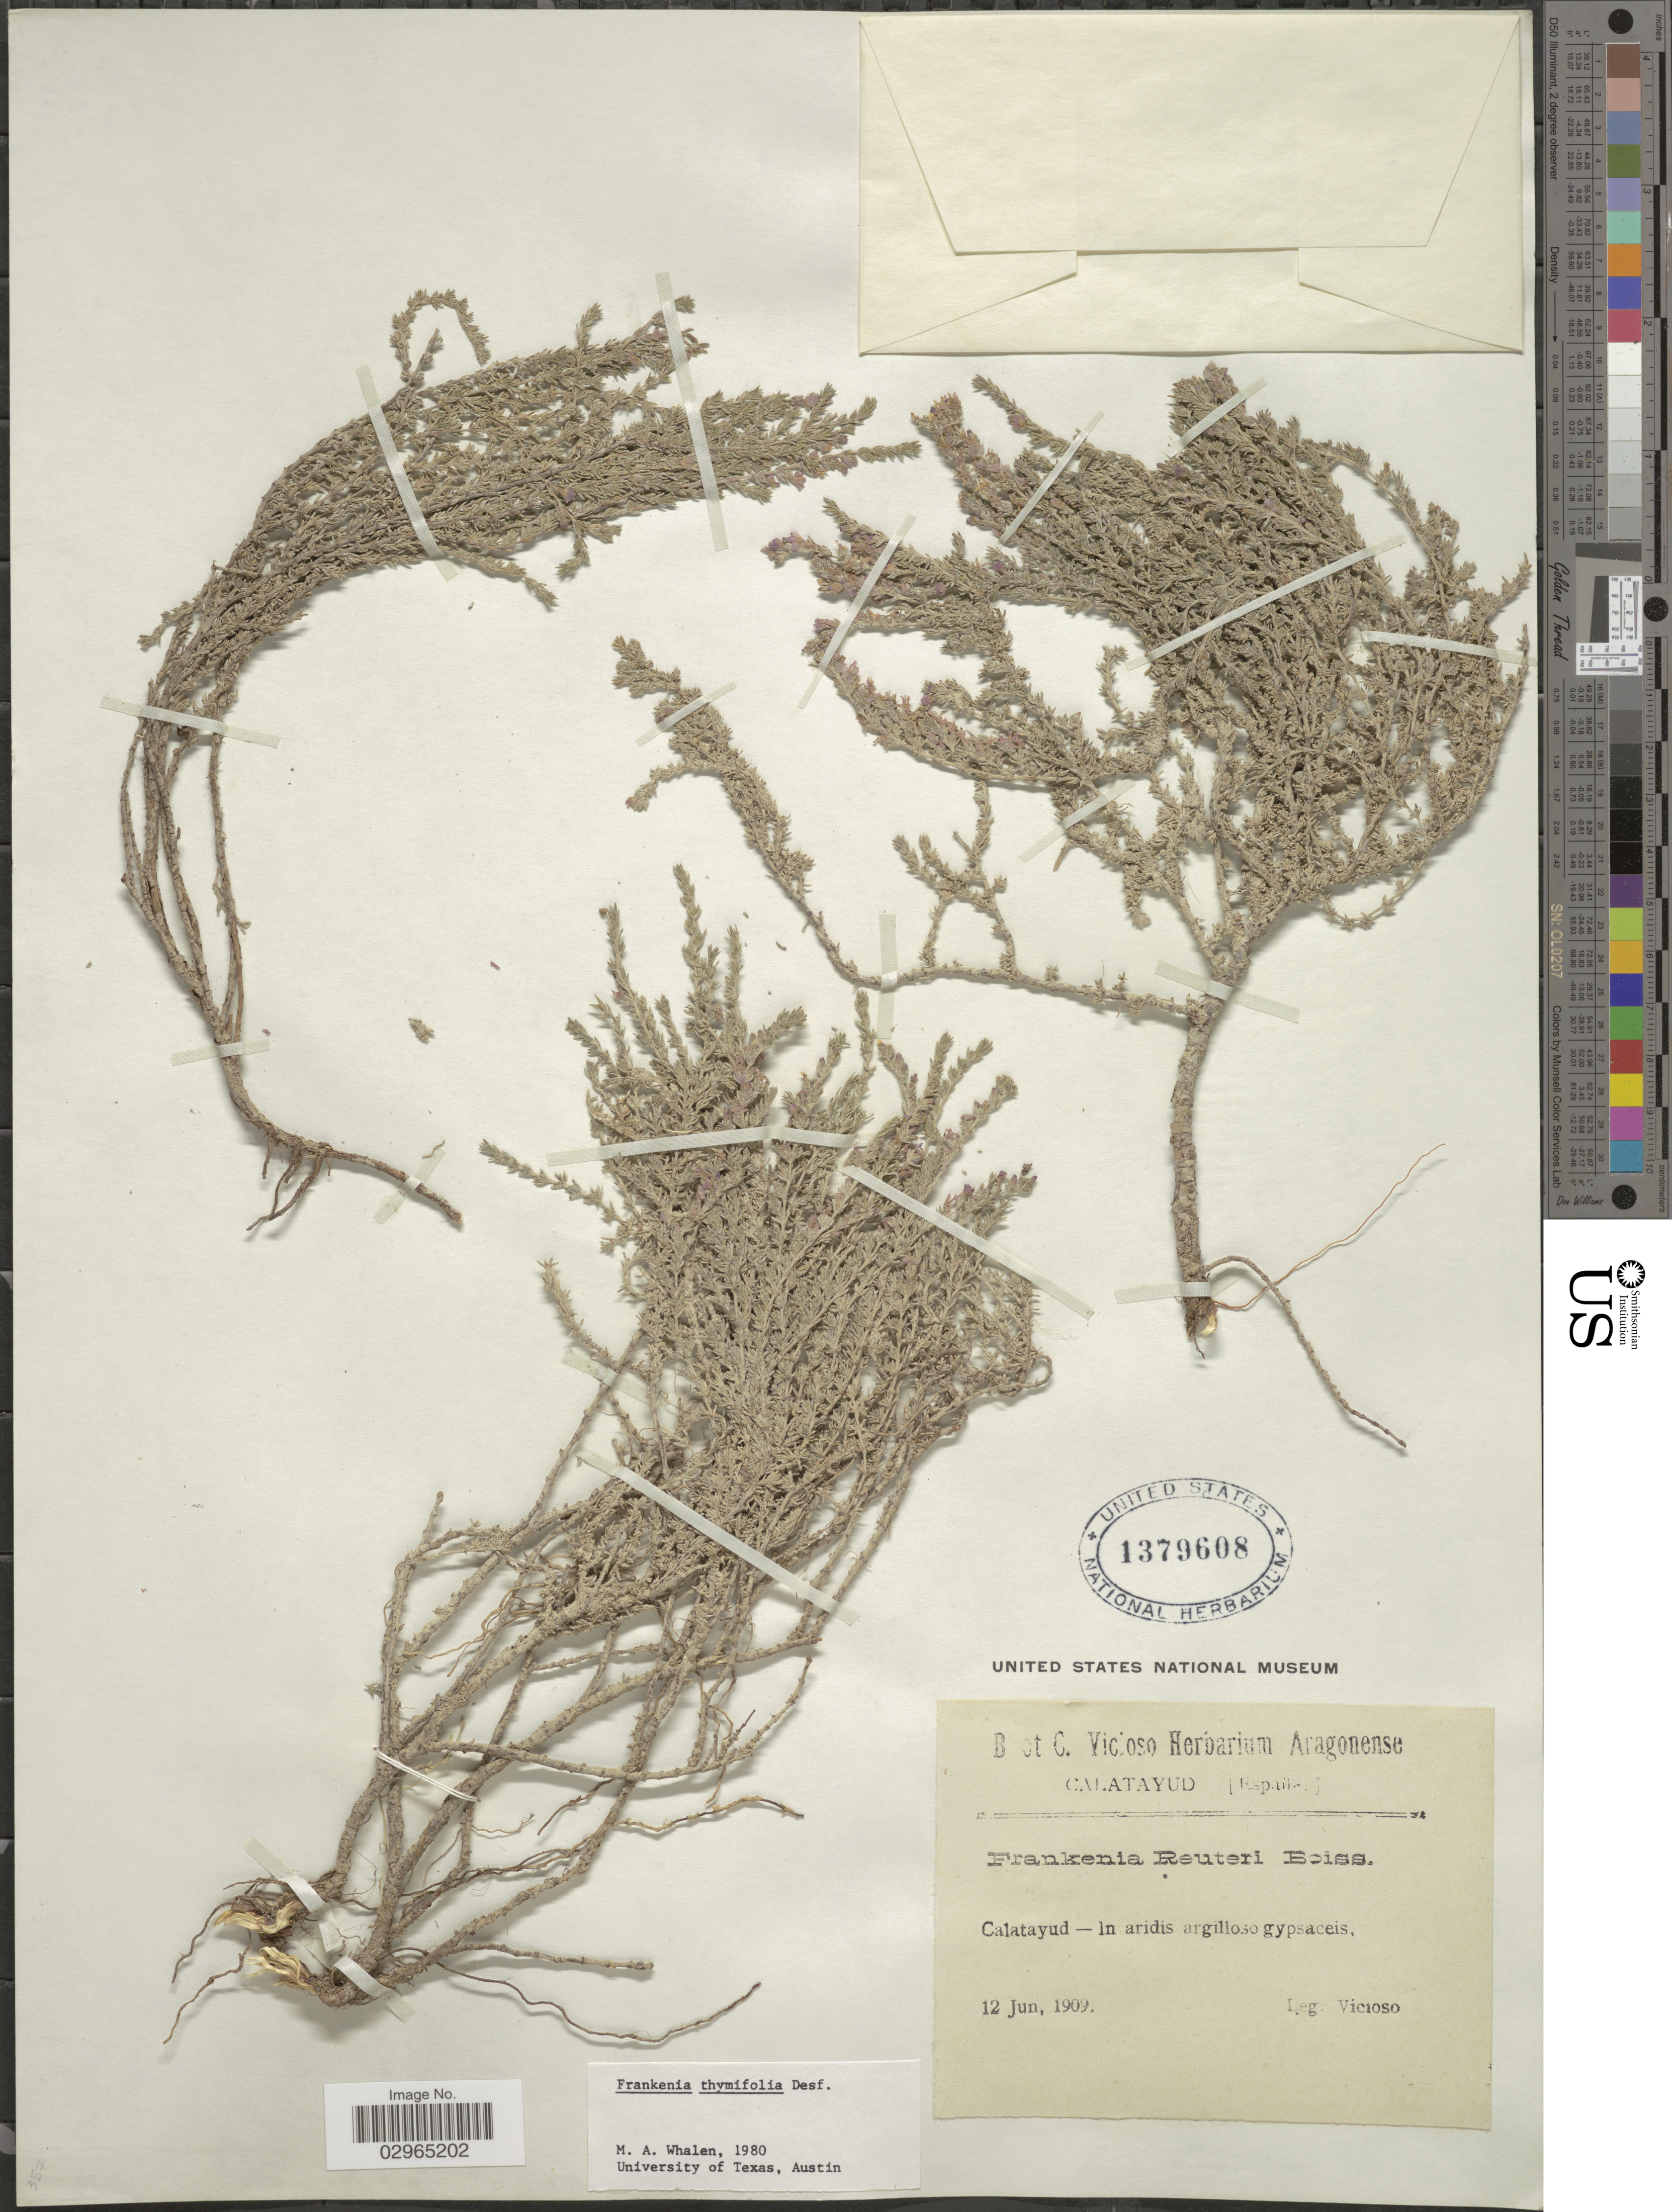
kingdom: Plantae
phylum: Tracheophyta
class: Magnoliopsida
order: Caryophyllales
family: Frankeniaceae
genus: Frankenia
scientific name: Frankenia thymifolia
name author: Desf.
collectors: Vicioso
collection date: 1909-06-12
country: Spain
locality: Calatayud - In aridis argilloso gypsaceis.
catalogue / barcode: US 1379608